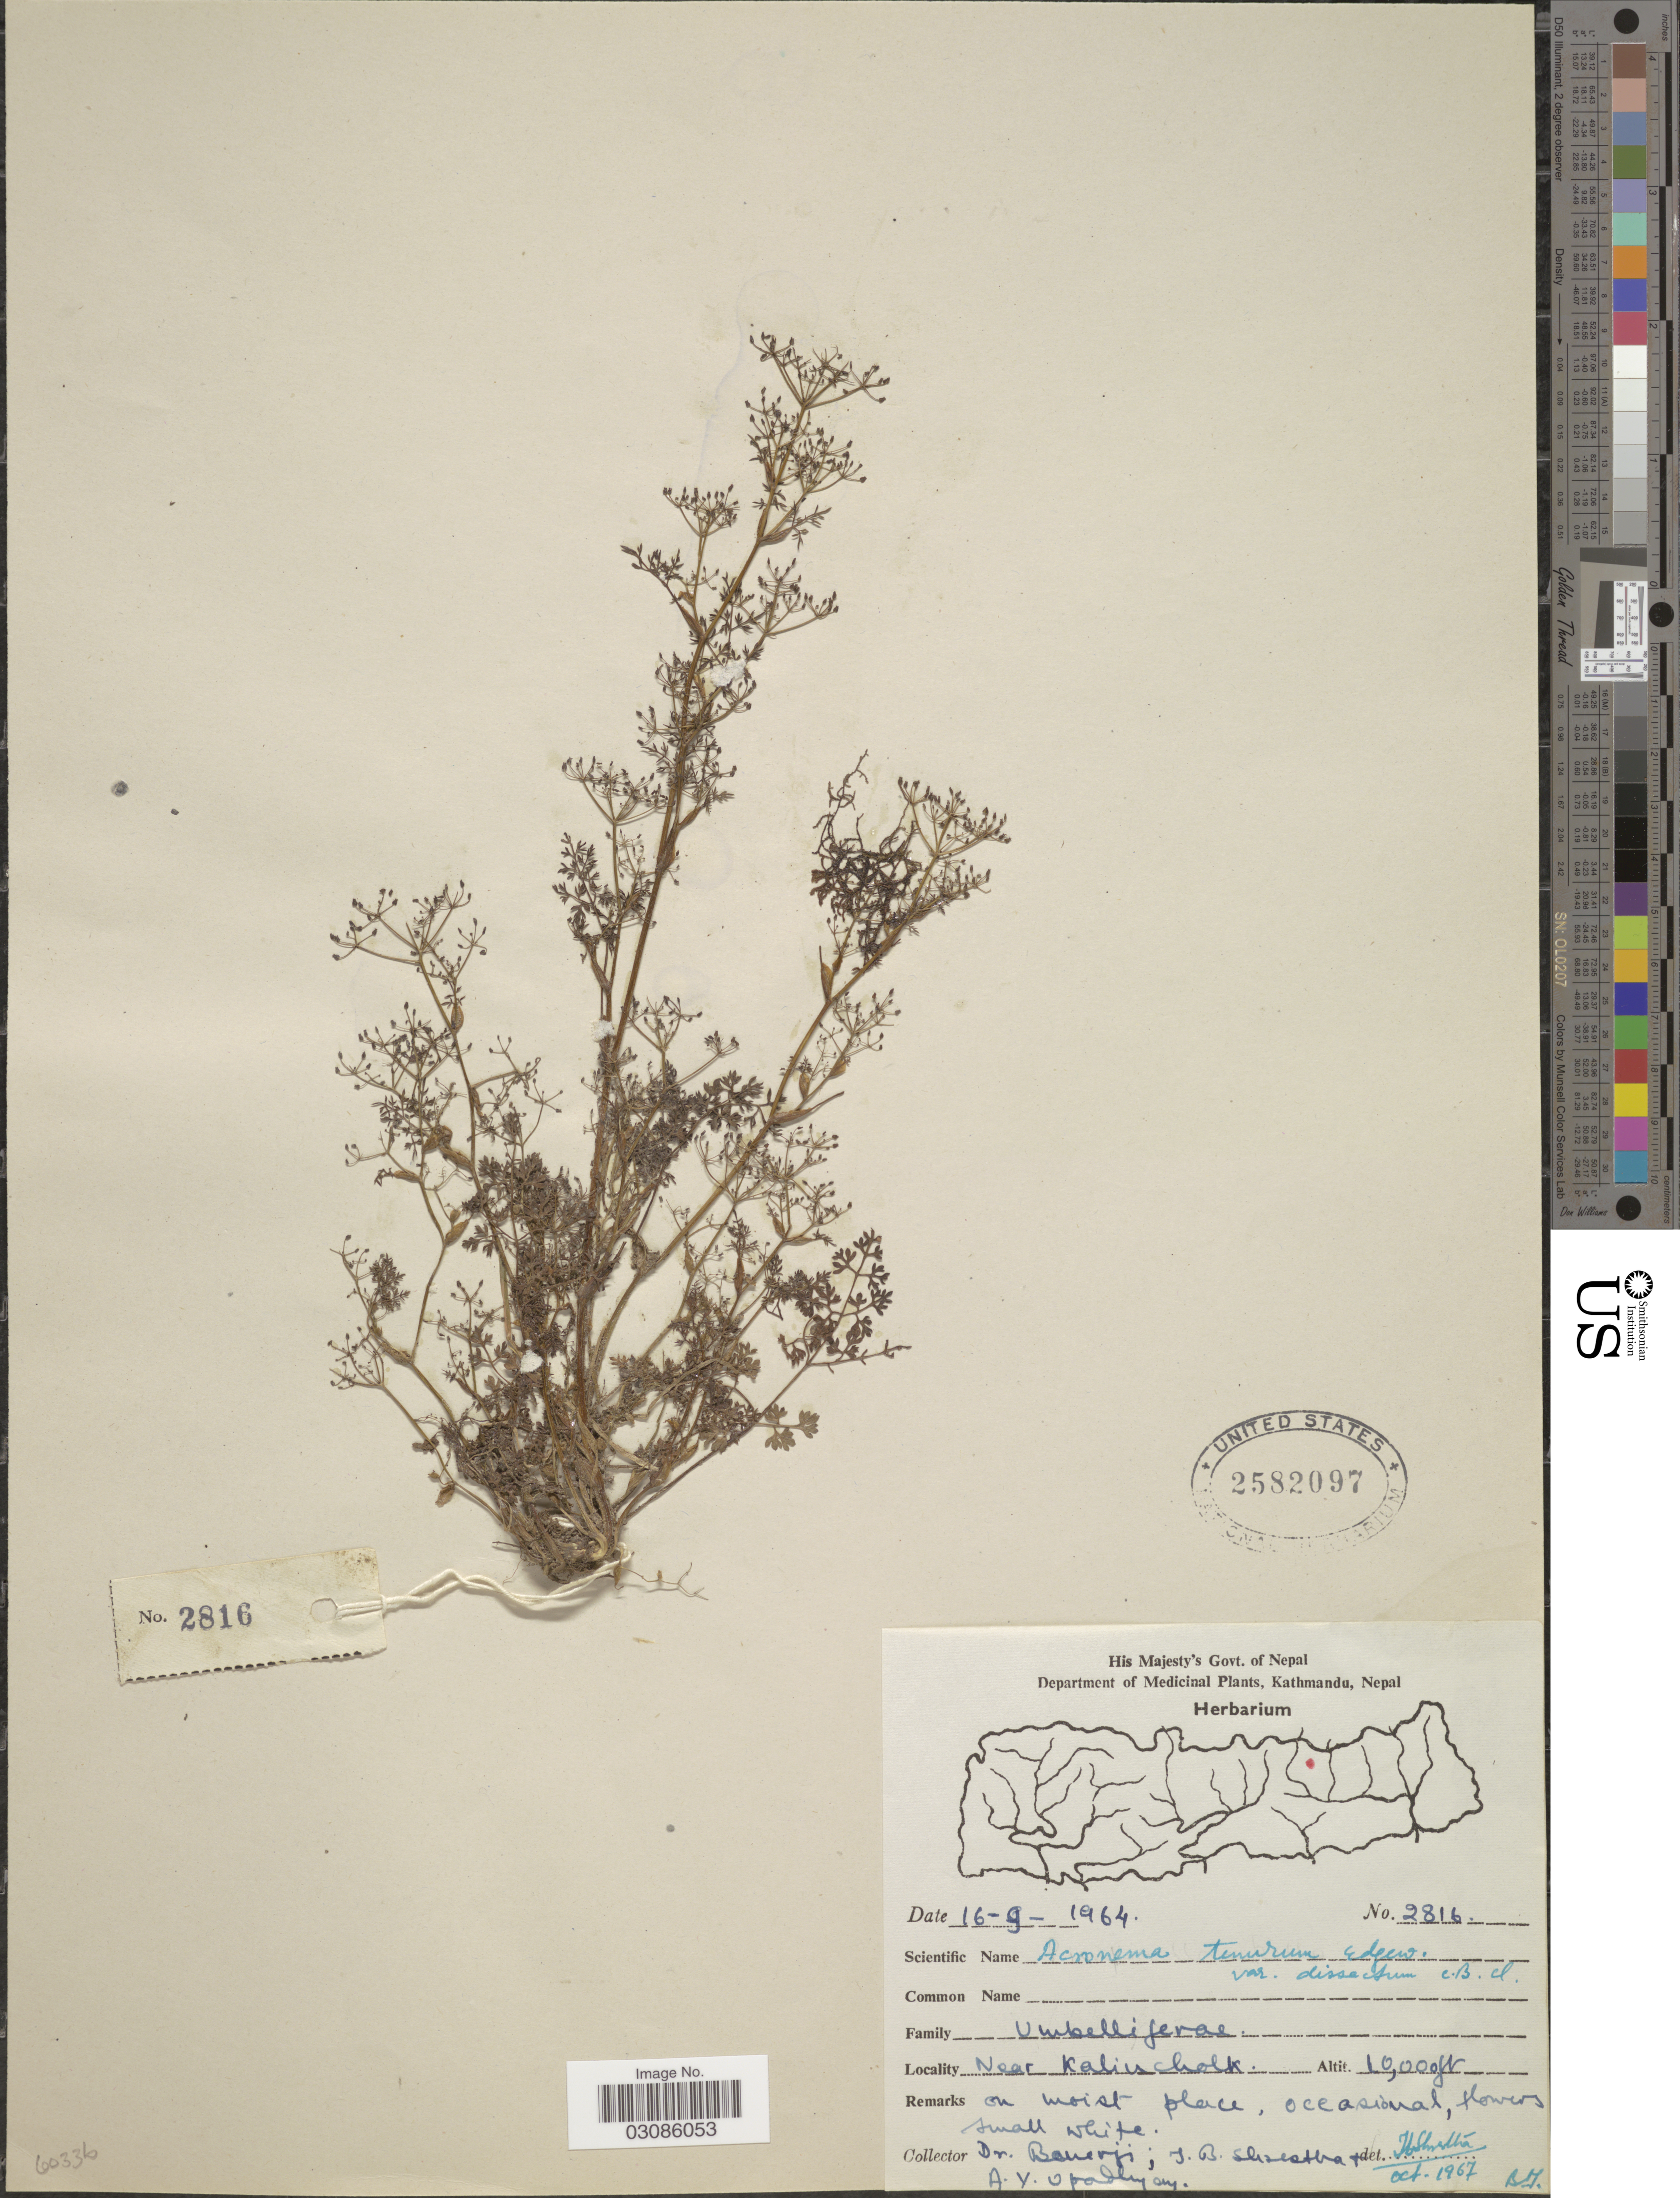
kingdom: Plantae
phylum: Tracheophyta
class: Magnoliopsida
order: Apiales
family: Apiaceae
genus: Acronema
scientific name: Acronema tenerum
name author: (DC.) Edgew.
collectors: -. Banerji, T. B. Shrestha & A. V. Upadhyay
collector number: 2816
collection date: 1964-09-16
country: Nepal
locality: Near Kalincholk.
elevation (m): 3048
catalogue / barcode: US 2582097